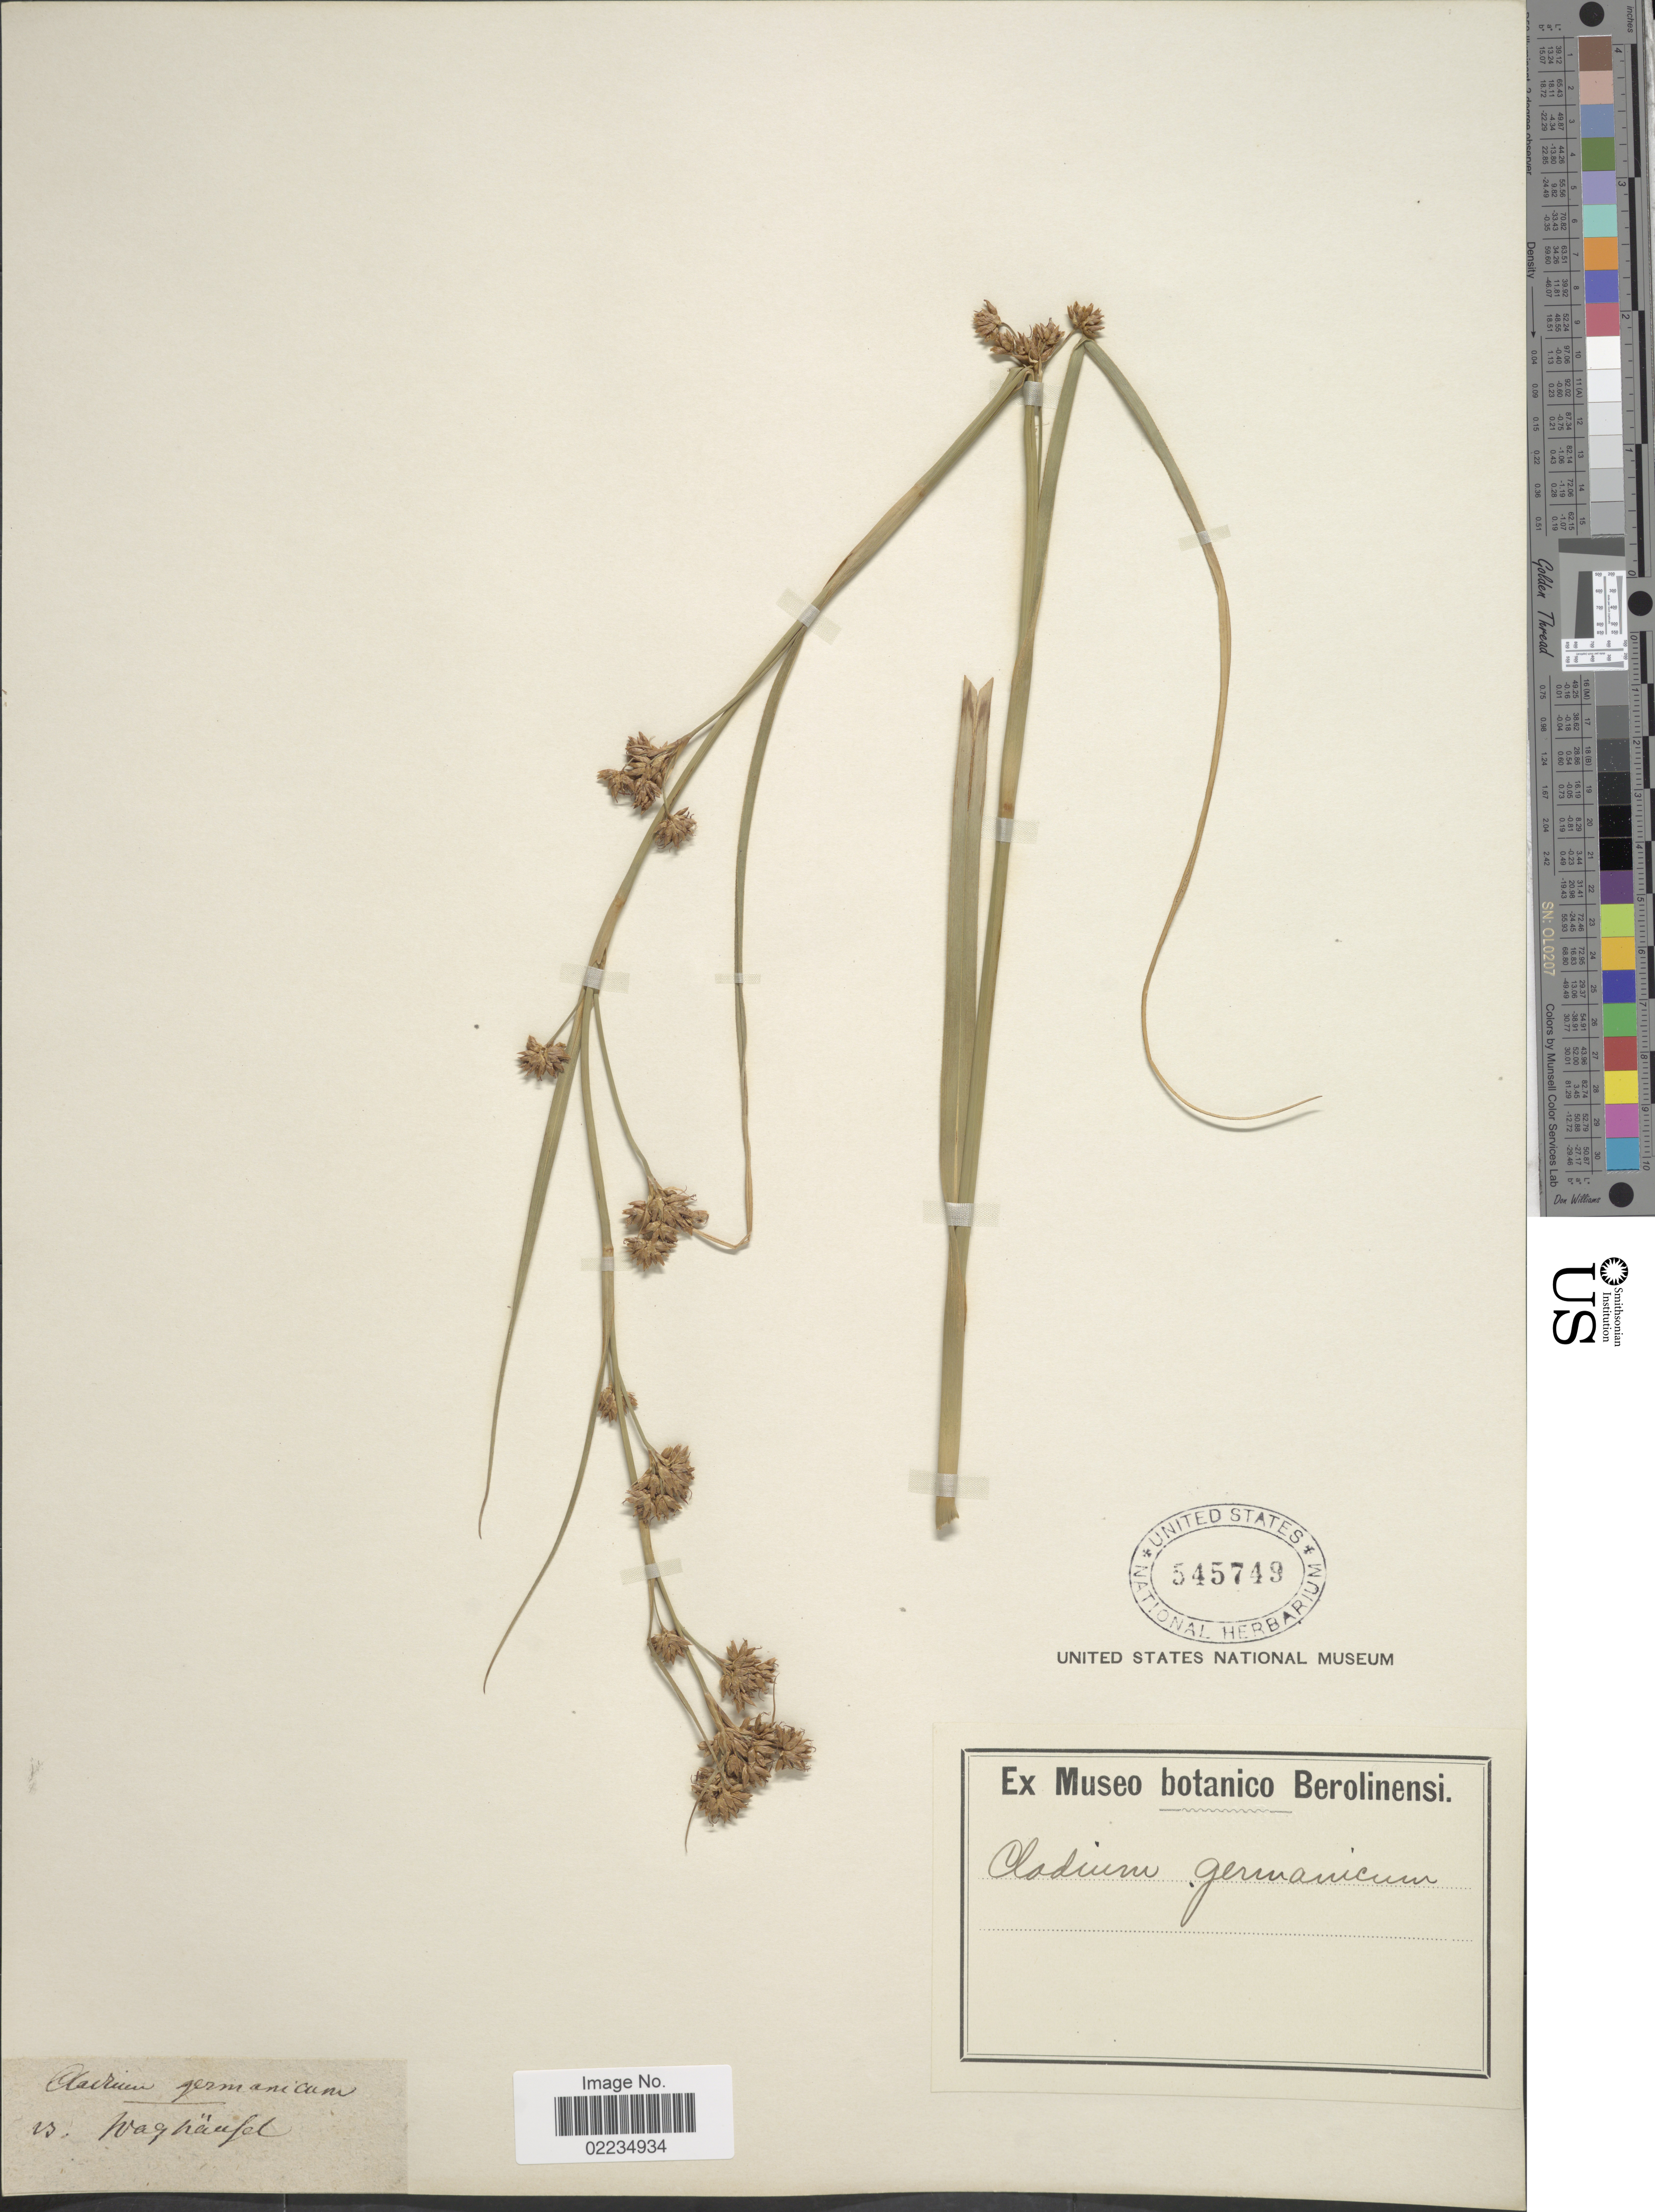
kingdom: Plantae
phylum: Tracheophyta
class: Liliopsida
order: Poales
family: Cyperaceae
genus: Cladium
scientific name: Cladium germanicum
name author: Schrad.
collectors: ex herb. Museo botanico Berolinensi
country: Germany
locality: Waghäusel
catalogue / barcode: US 545749